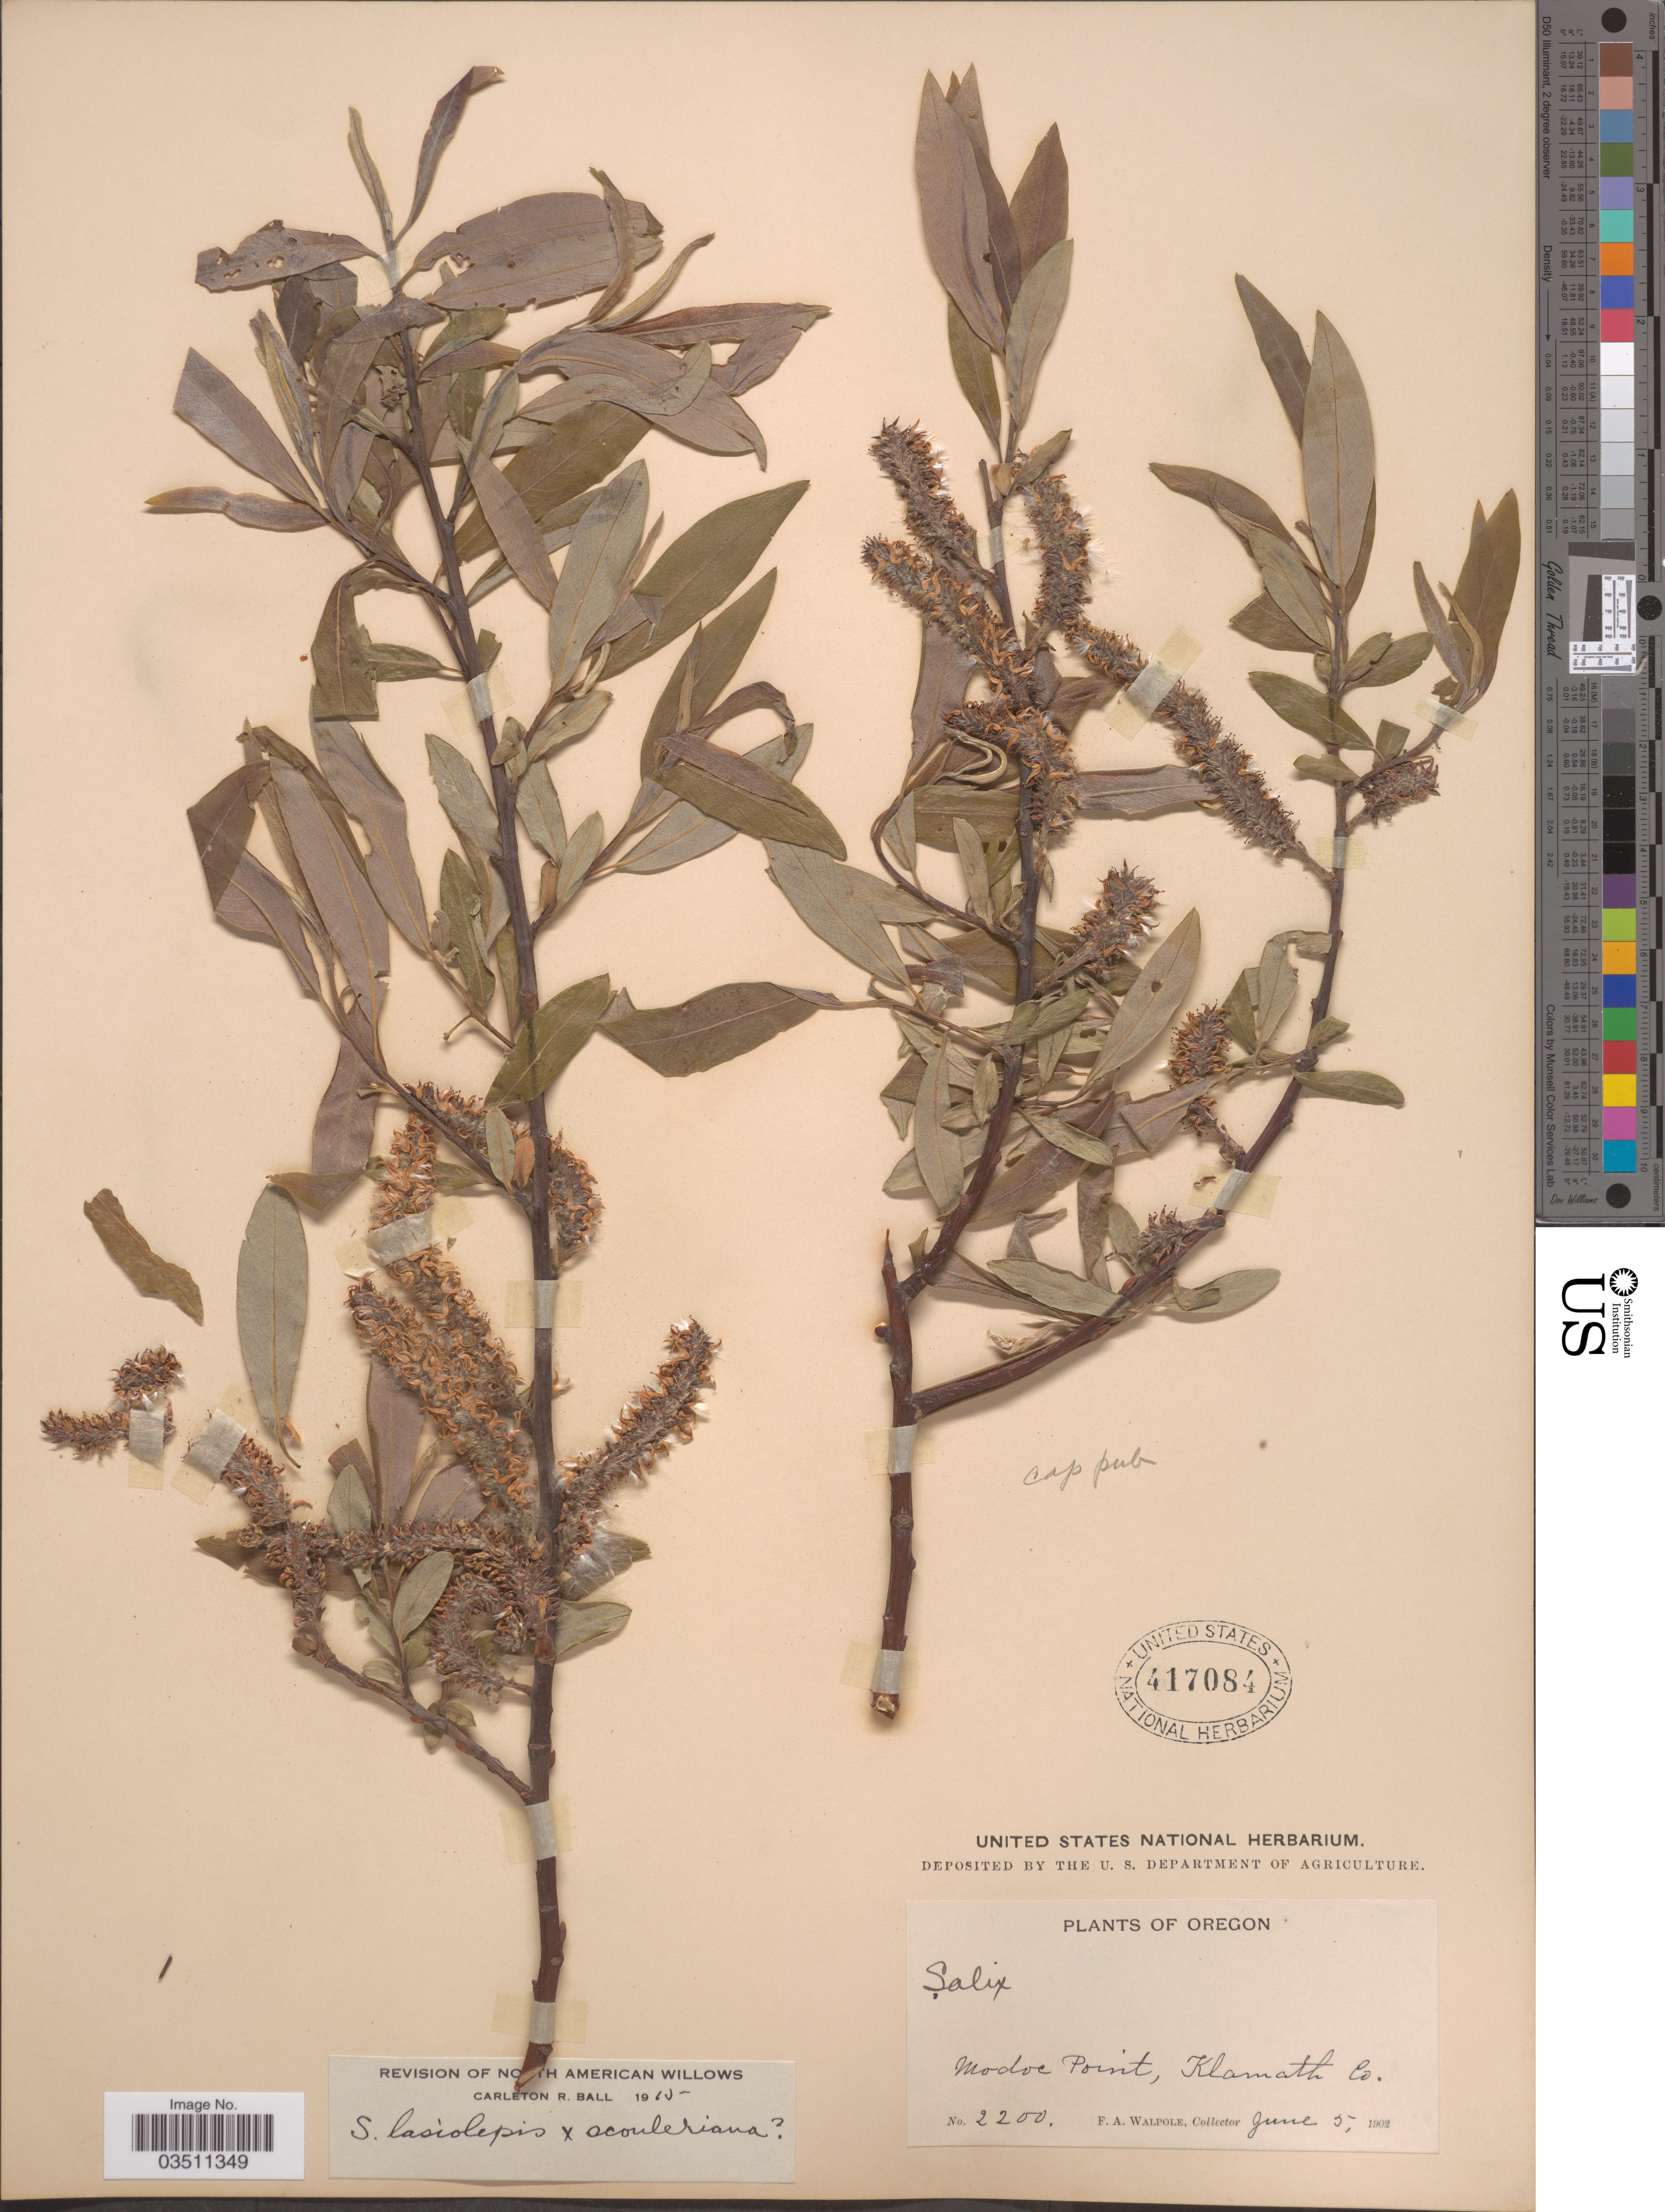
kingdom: Plantae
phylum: Tracheophyta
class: Magnoliopsida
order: Malpighiales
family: Salicaceae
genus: Salix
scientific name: Salix lasiolepis var. bakeri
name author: (Seemen) C.R. Ball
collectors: F. Walpole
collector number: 2200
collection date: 1902-06-05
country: United States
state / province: Oregon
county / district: Klamath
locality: Modoc Point, Klamath Co.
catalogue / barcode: US 417084